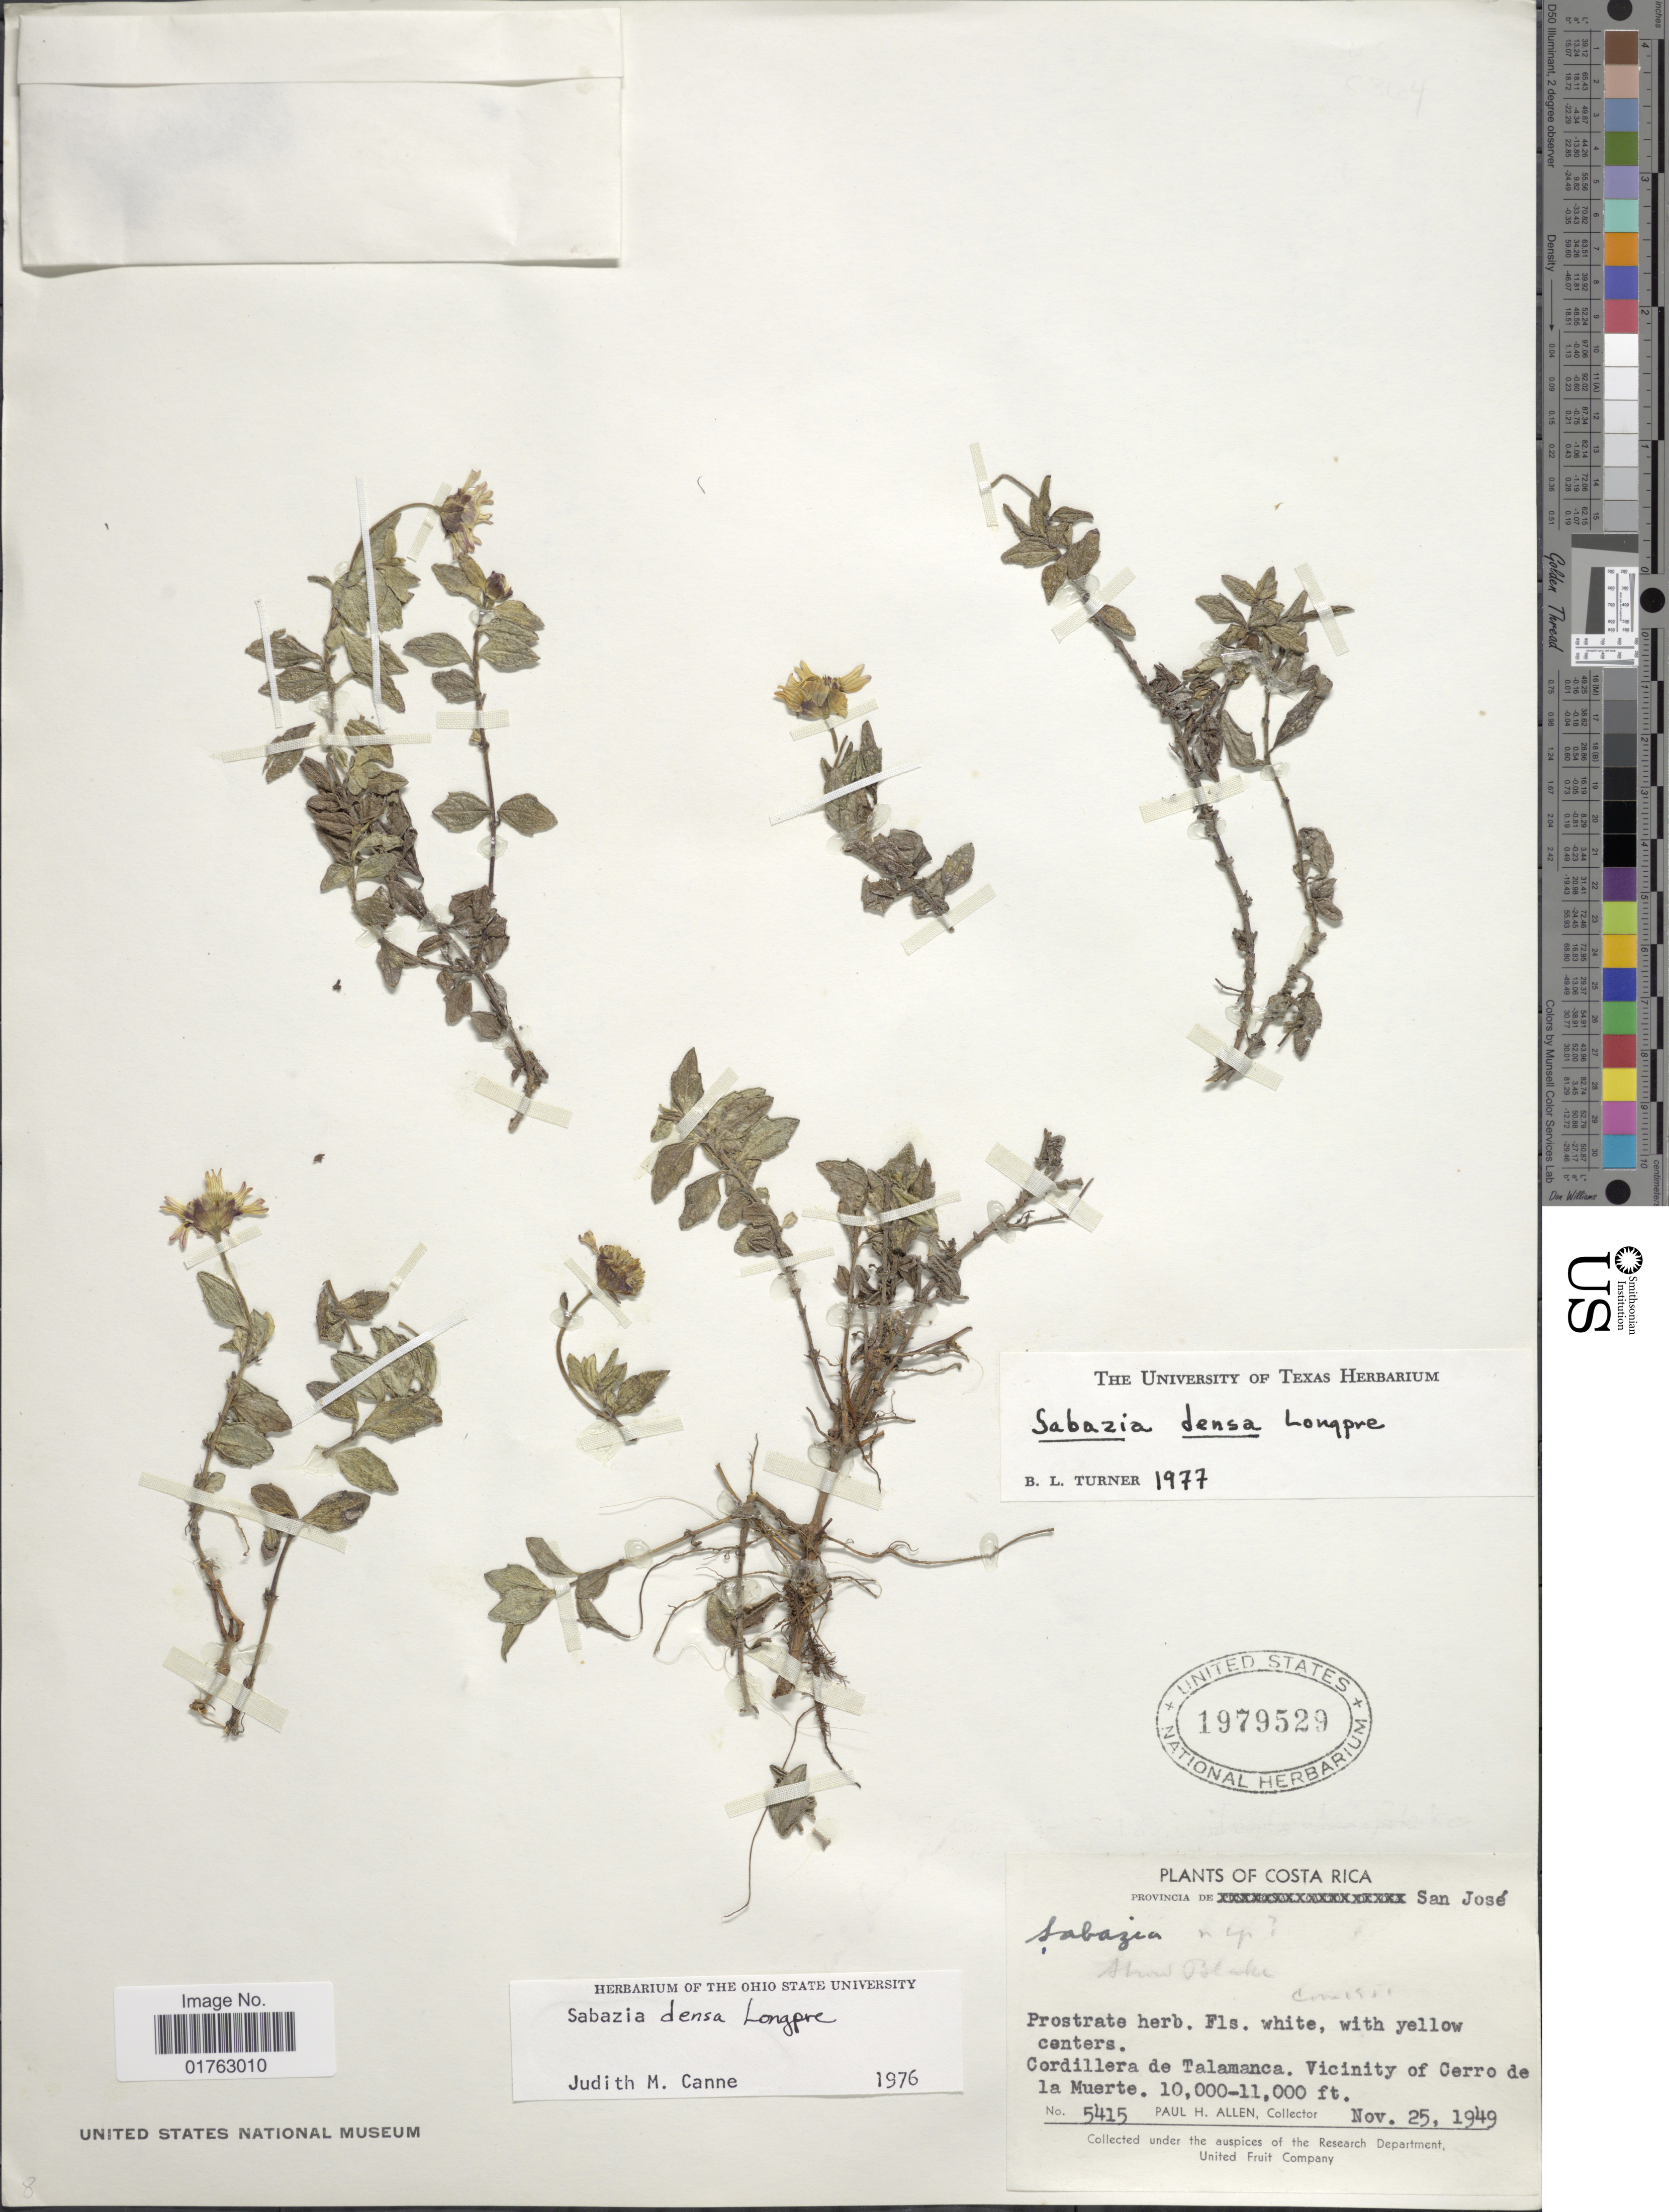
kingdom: Plantae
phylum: Tracheophyta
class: Magnoliopsida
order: Asterales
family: Asteraceae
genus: Sabazia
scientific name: Sabazia densa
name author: Longpre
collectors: P. H. Allen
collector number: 5415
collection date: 1949-11-25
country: Costa Rica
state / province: San José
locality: Cordillera de Talamanca, Vicinity of Cerro de la Muerta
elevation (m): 3048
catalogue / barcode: US 1979529